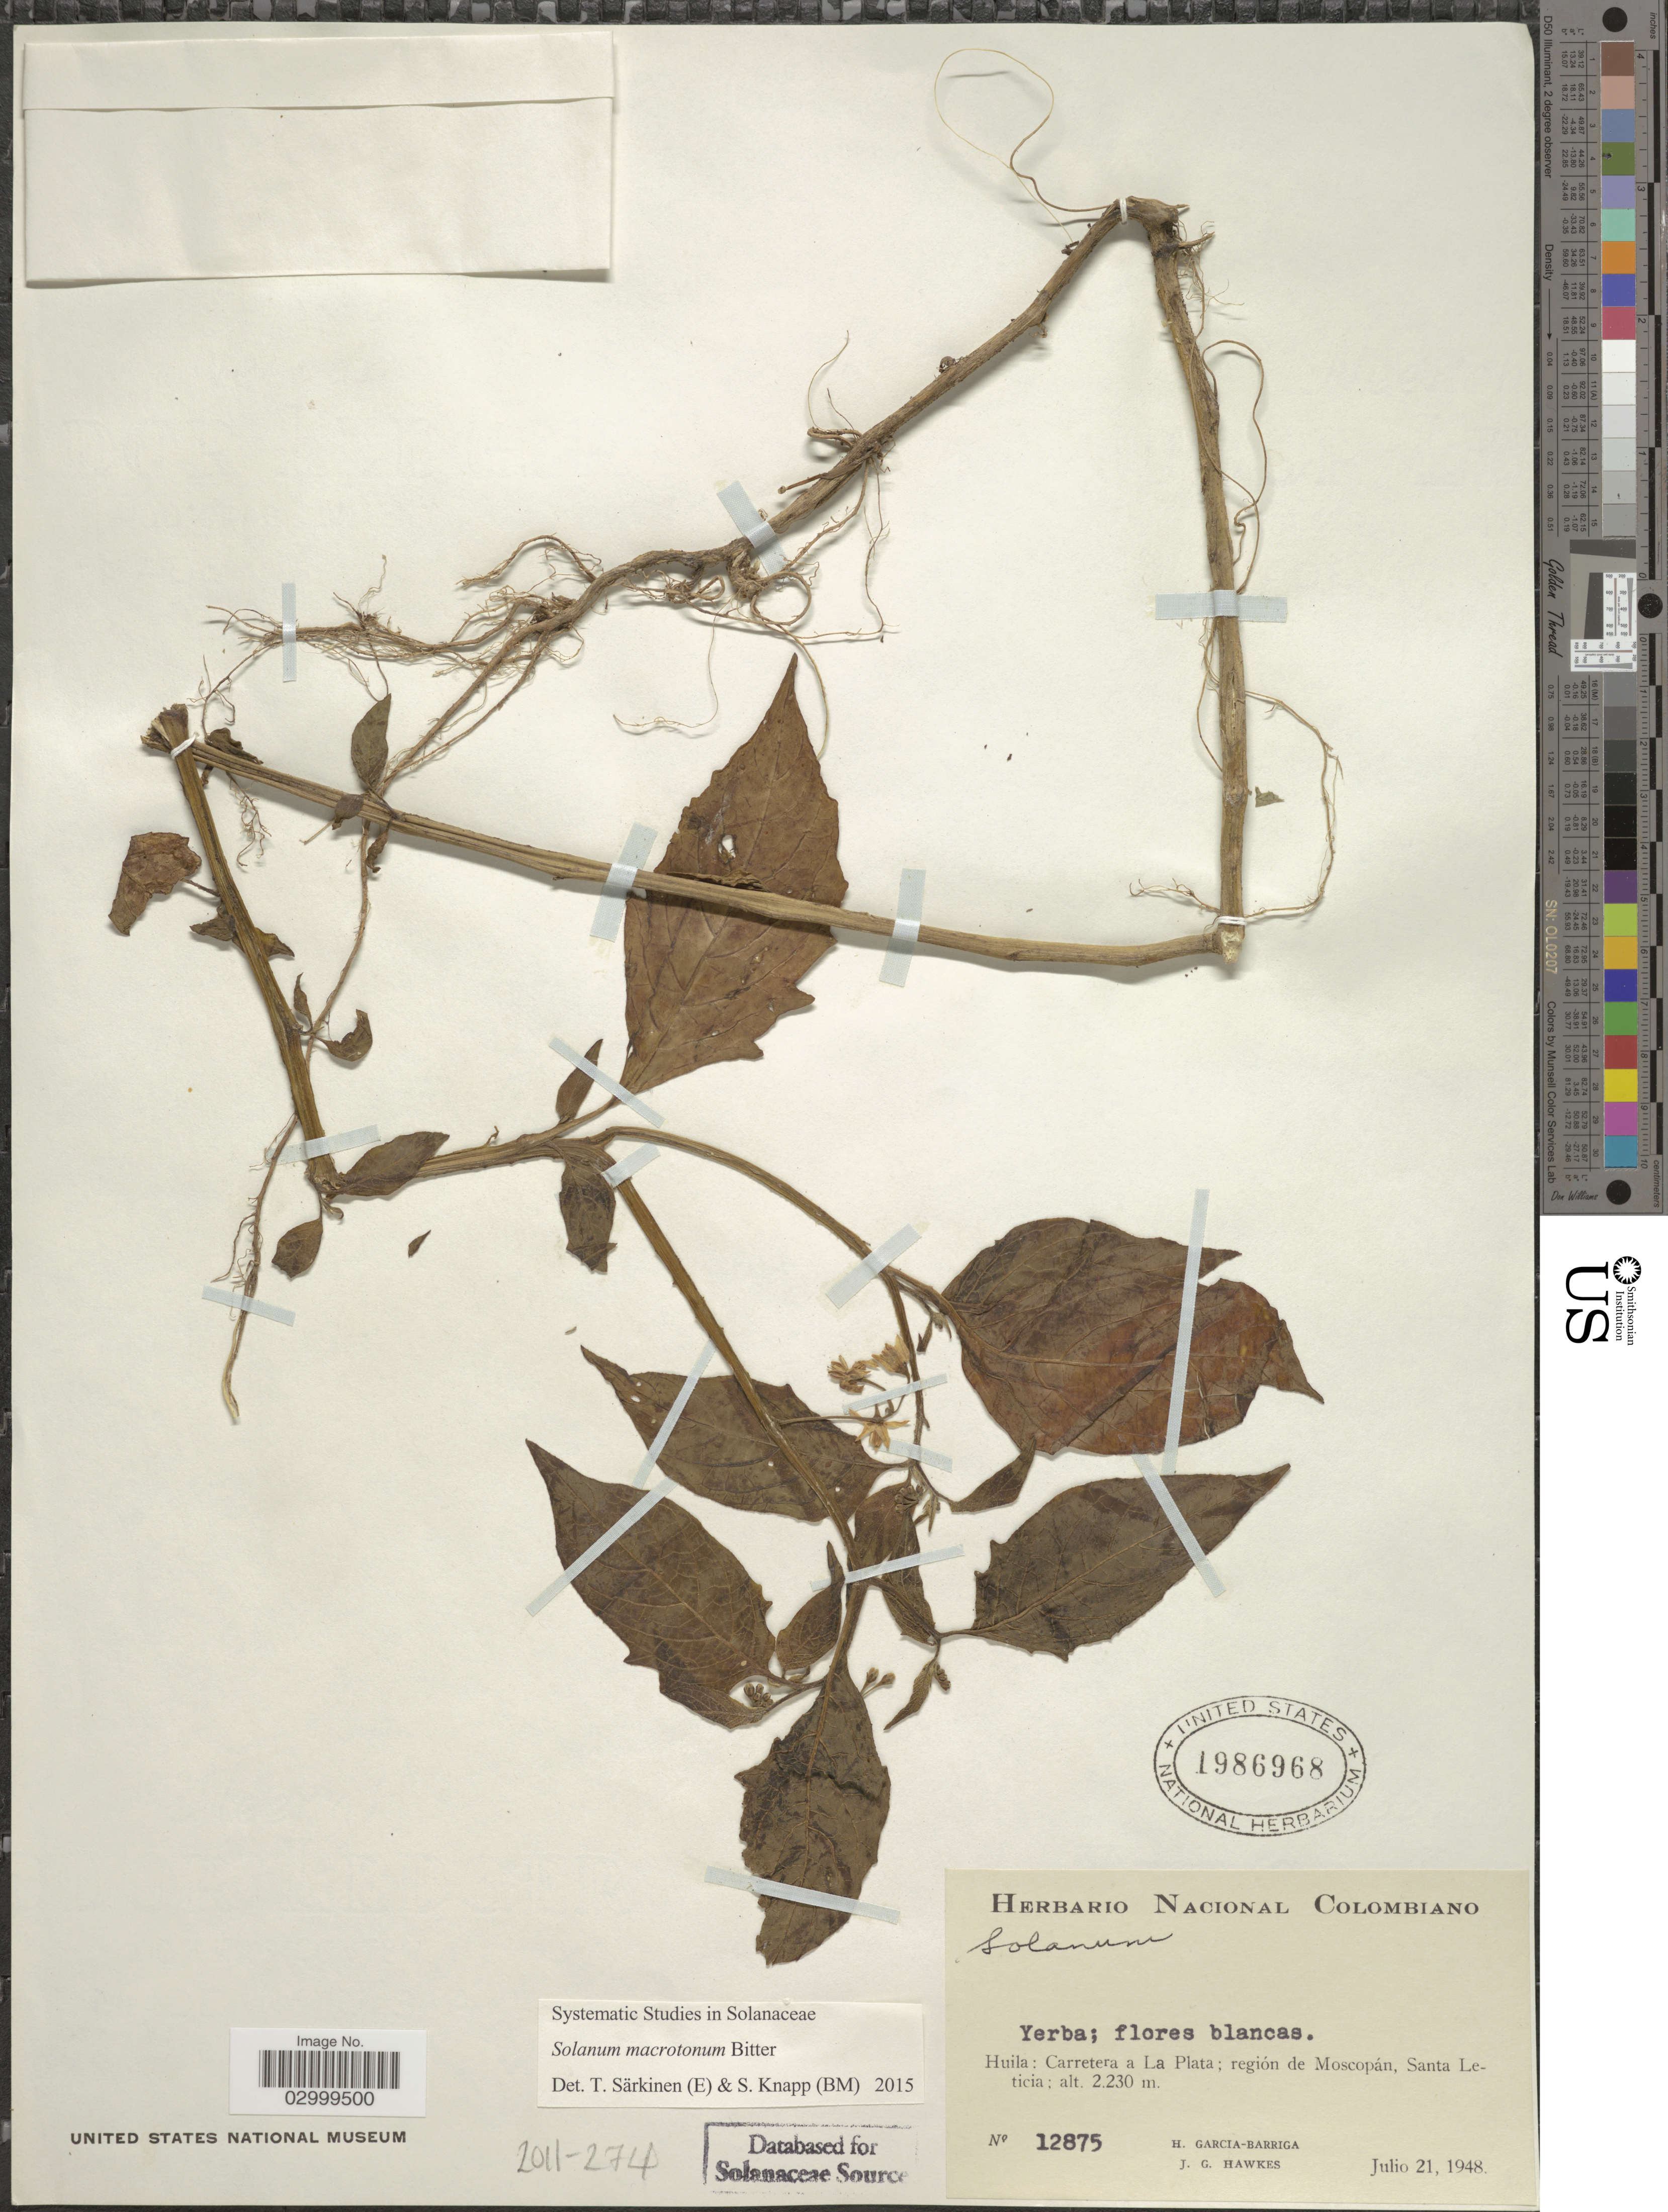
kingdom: Plantae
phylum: Tracheophyta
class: Magnoliopsida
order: Solanales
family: Solanaceae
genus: Solanum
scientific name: Solanum macrotonum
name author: Bitter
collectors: H. García Barriga & J. Hawkes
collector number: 12875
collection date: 1948-07-21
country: Colombia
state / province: Huila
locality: Carretera a La Plata; región de Moscopán, Santa Leticia.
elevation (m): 2230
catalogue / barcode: US 1986968